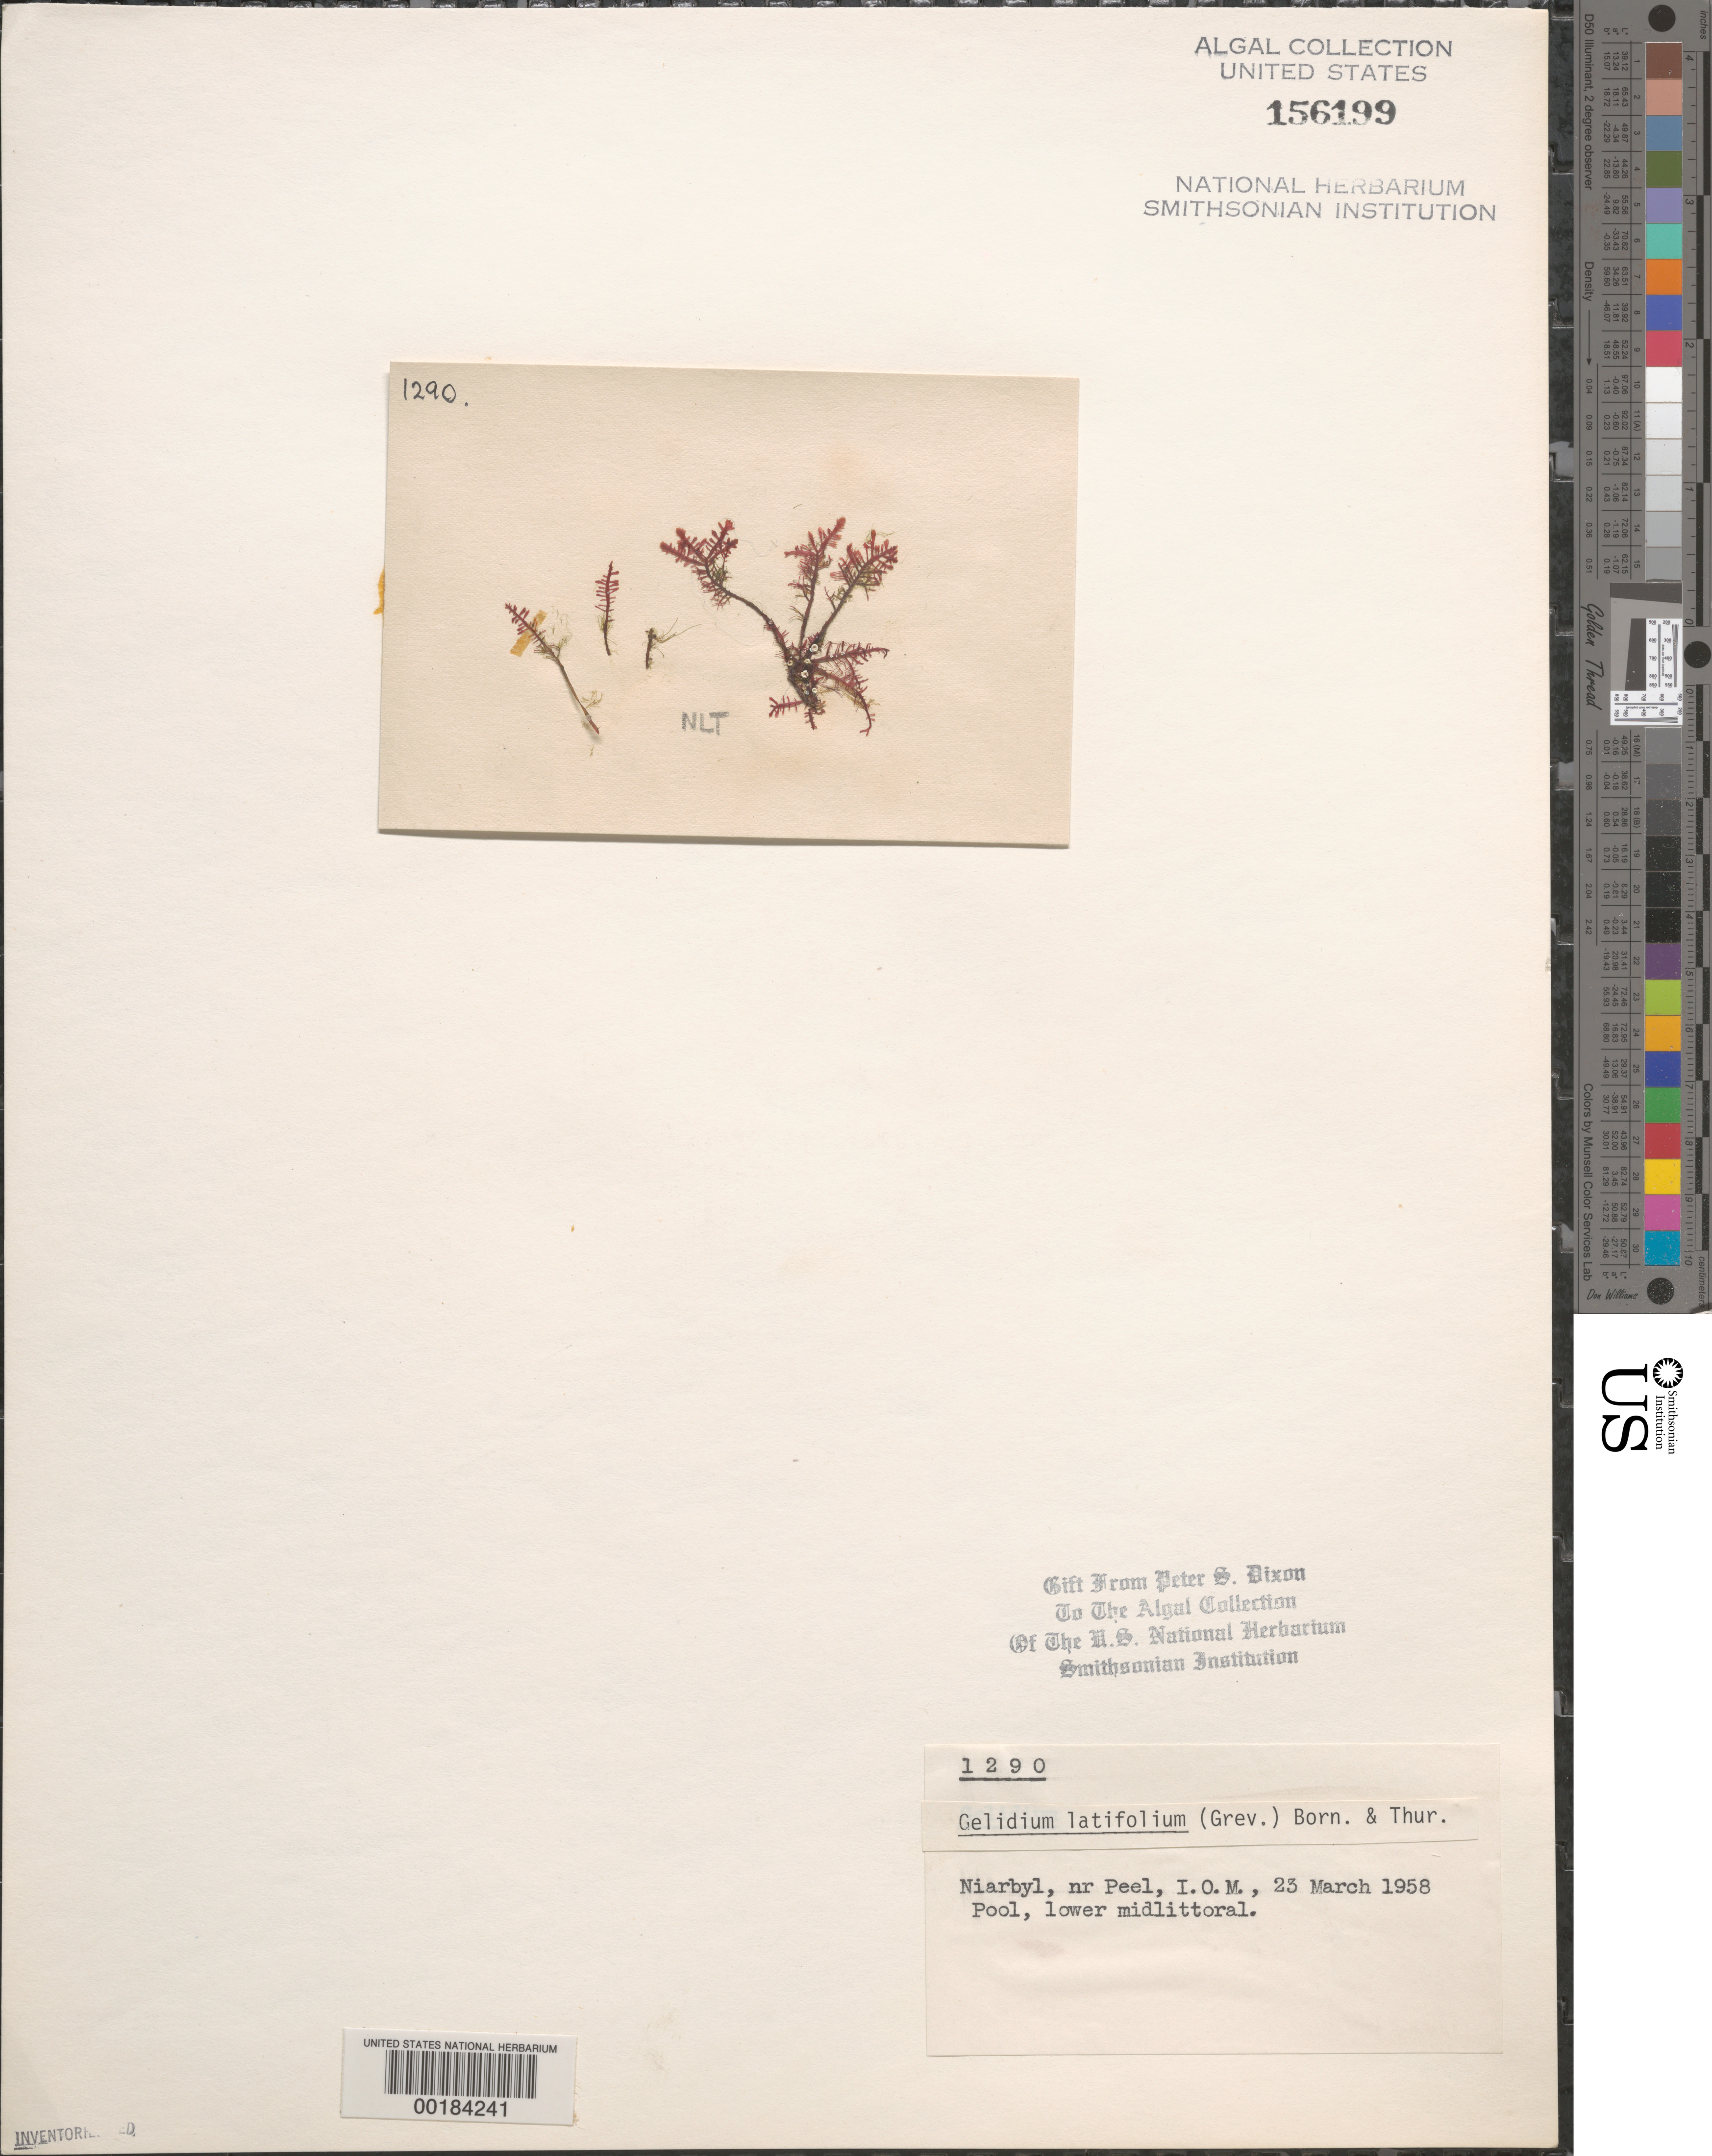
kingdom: Plantae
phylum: Rhodophyta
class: Florideophyceae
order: Gelidiales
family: Gelidiaceae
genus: Gelidium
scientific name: Gelidium spinosum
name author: (S.G. Gmel.) P.C. Silva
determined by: Algae name updating Project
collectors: P. S. Dixon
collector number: PSD 1290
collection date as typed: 23 Mar 1958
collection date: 1958-03-23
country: United Kingdom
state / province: England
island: Isle of Man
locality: Niarbyl, near Peel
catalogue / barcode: US 156199